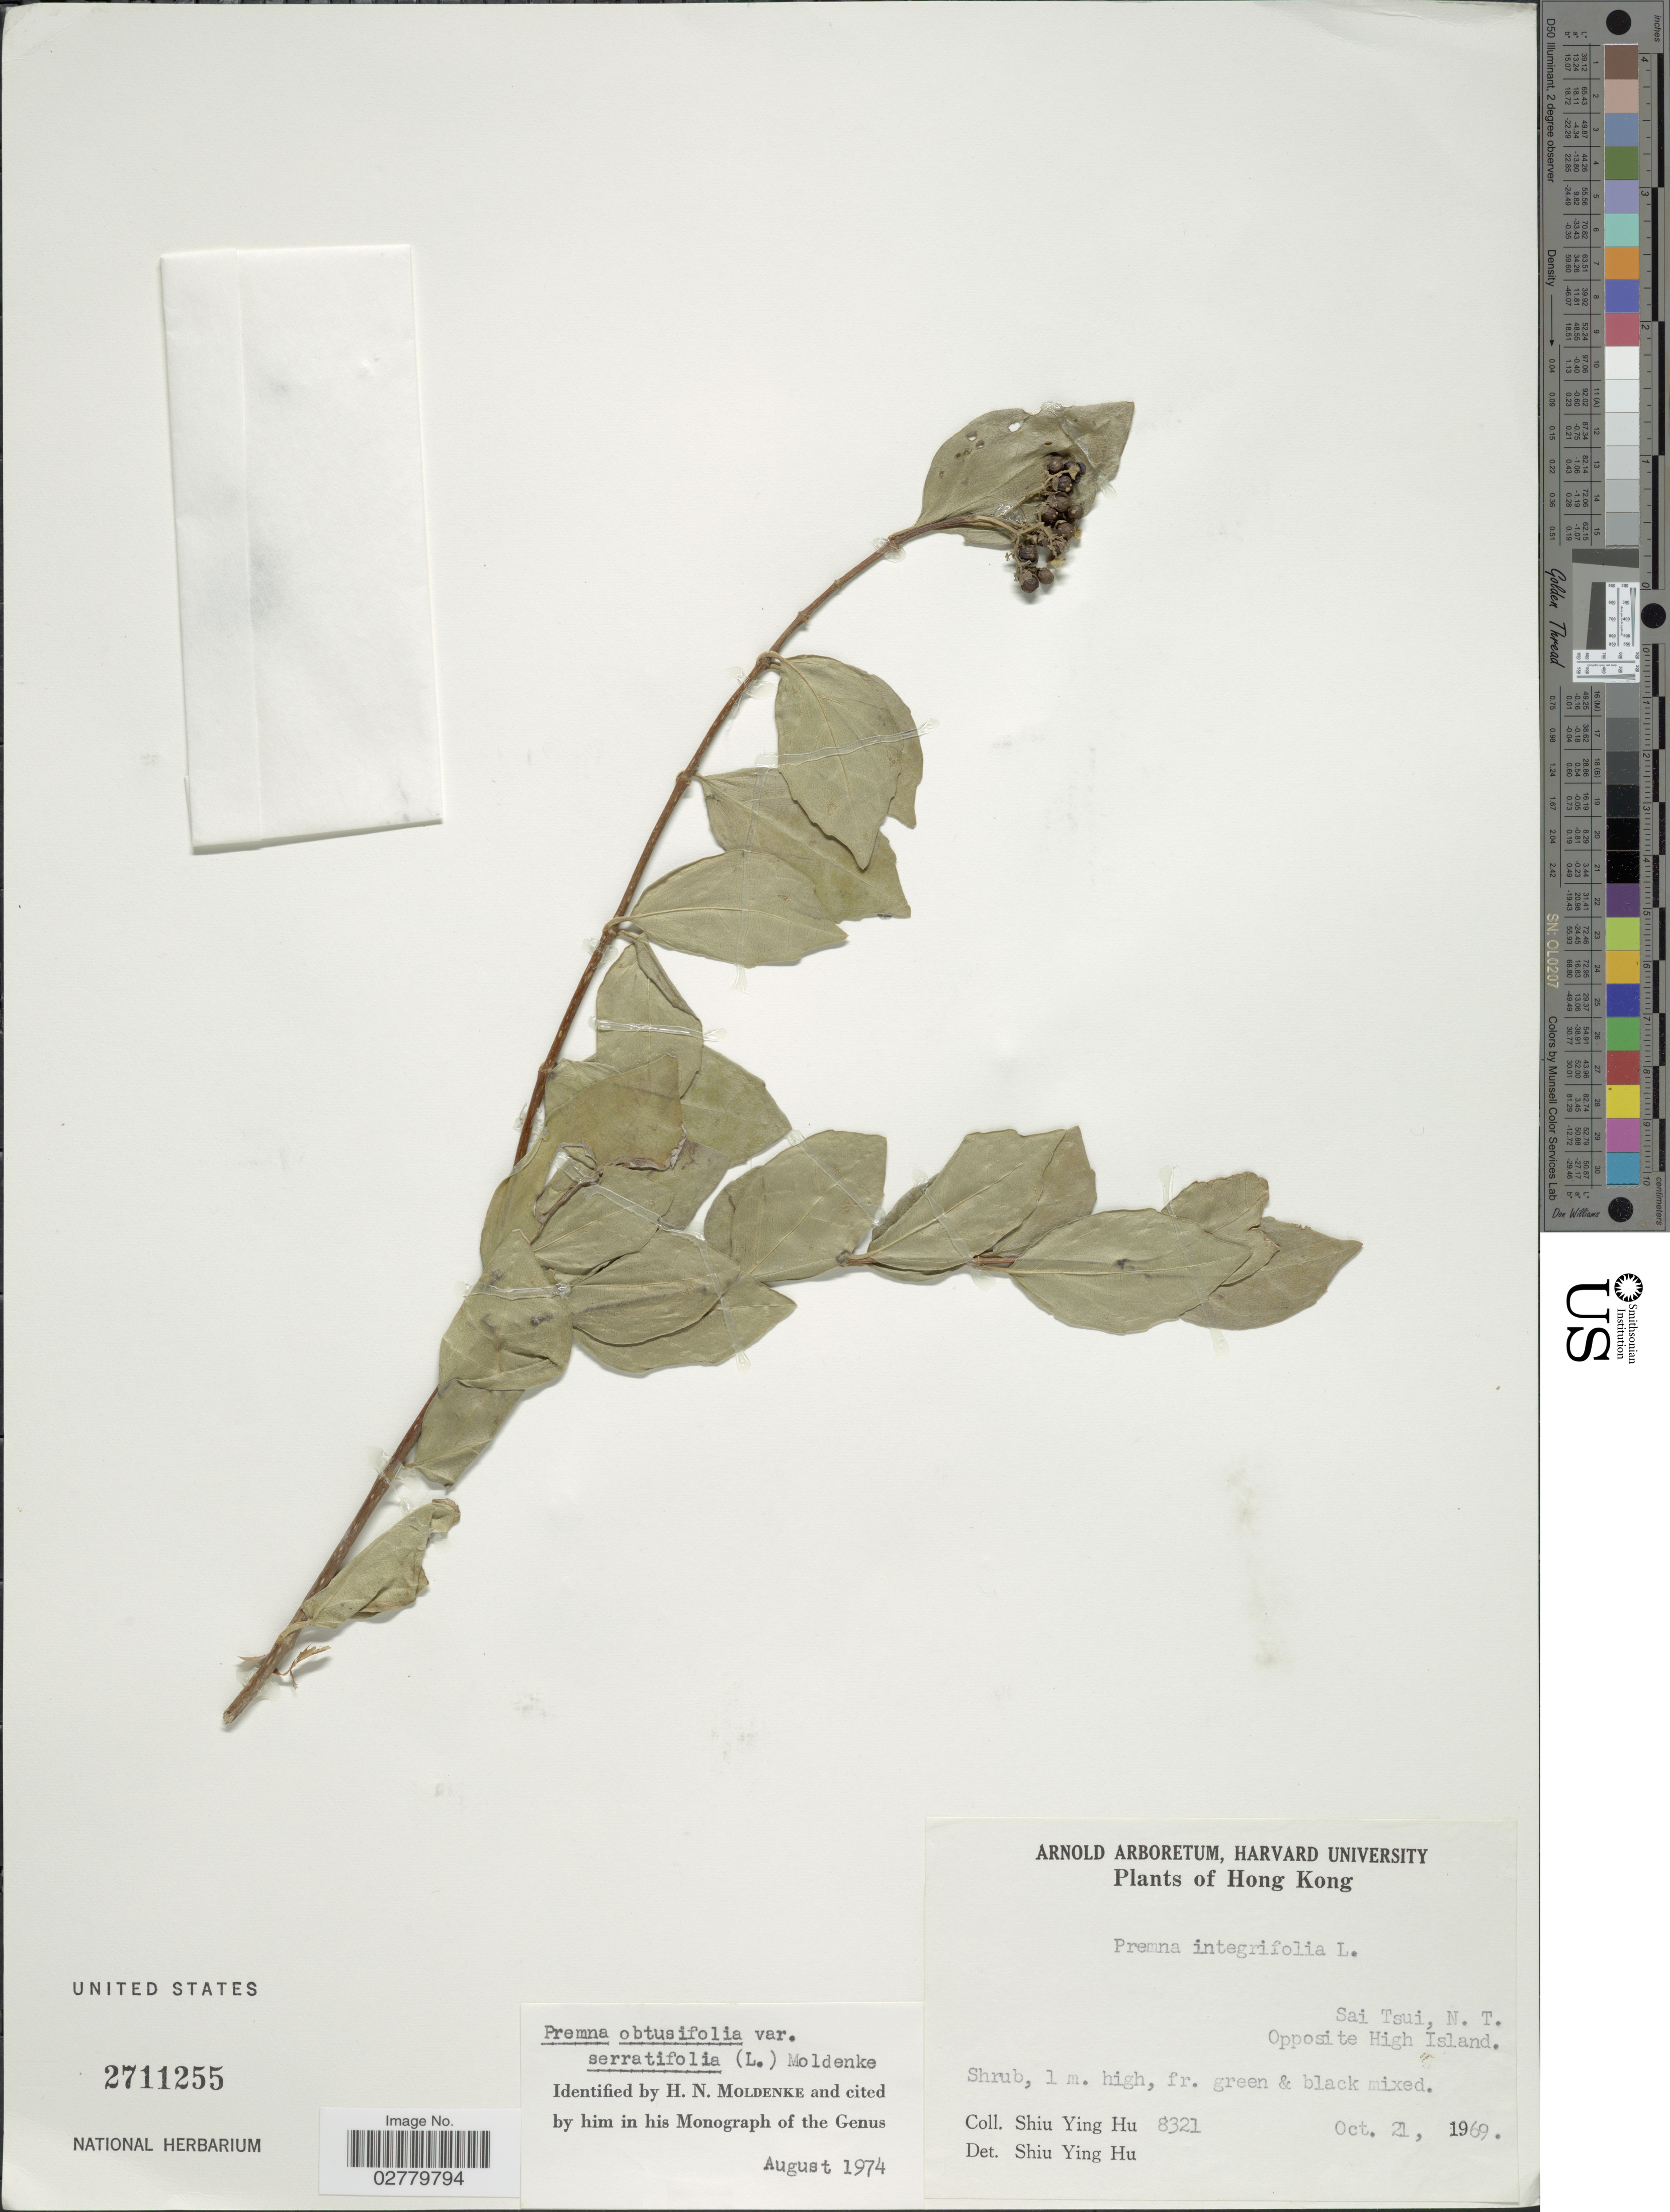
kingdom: Plantae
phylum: Tracheophyta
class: Magnoliopsida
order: Lamiales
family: Lamiaceae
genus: Premna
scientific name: Premna obtusifolia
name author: R. Br.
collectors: S. Y. Hu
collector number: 8321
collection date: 1969-10-21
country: China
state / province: Hong Kong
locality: Sai Tsui, N.T. Opposite to High Island.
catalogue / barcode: US 2711255